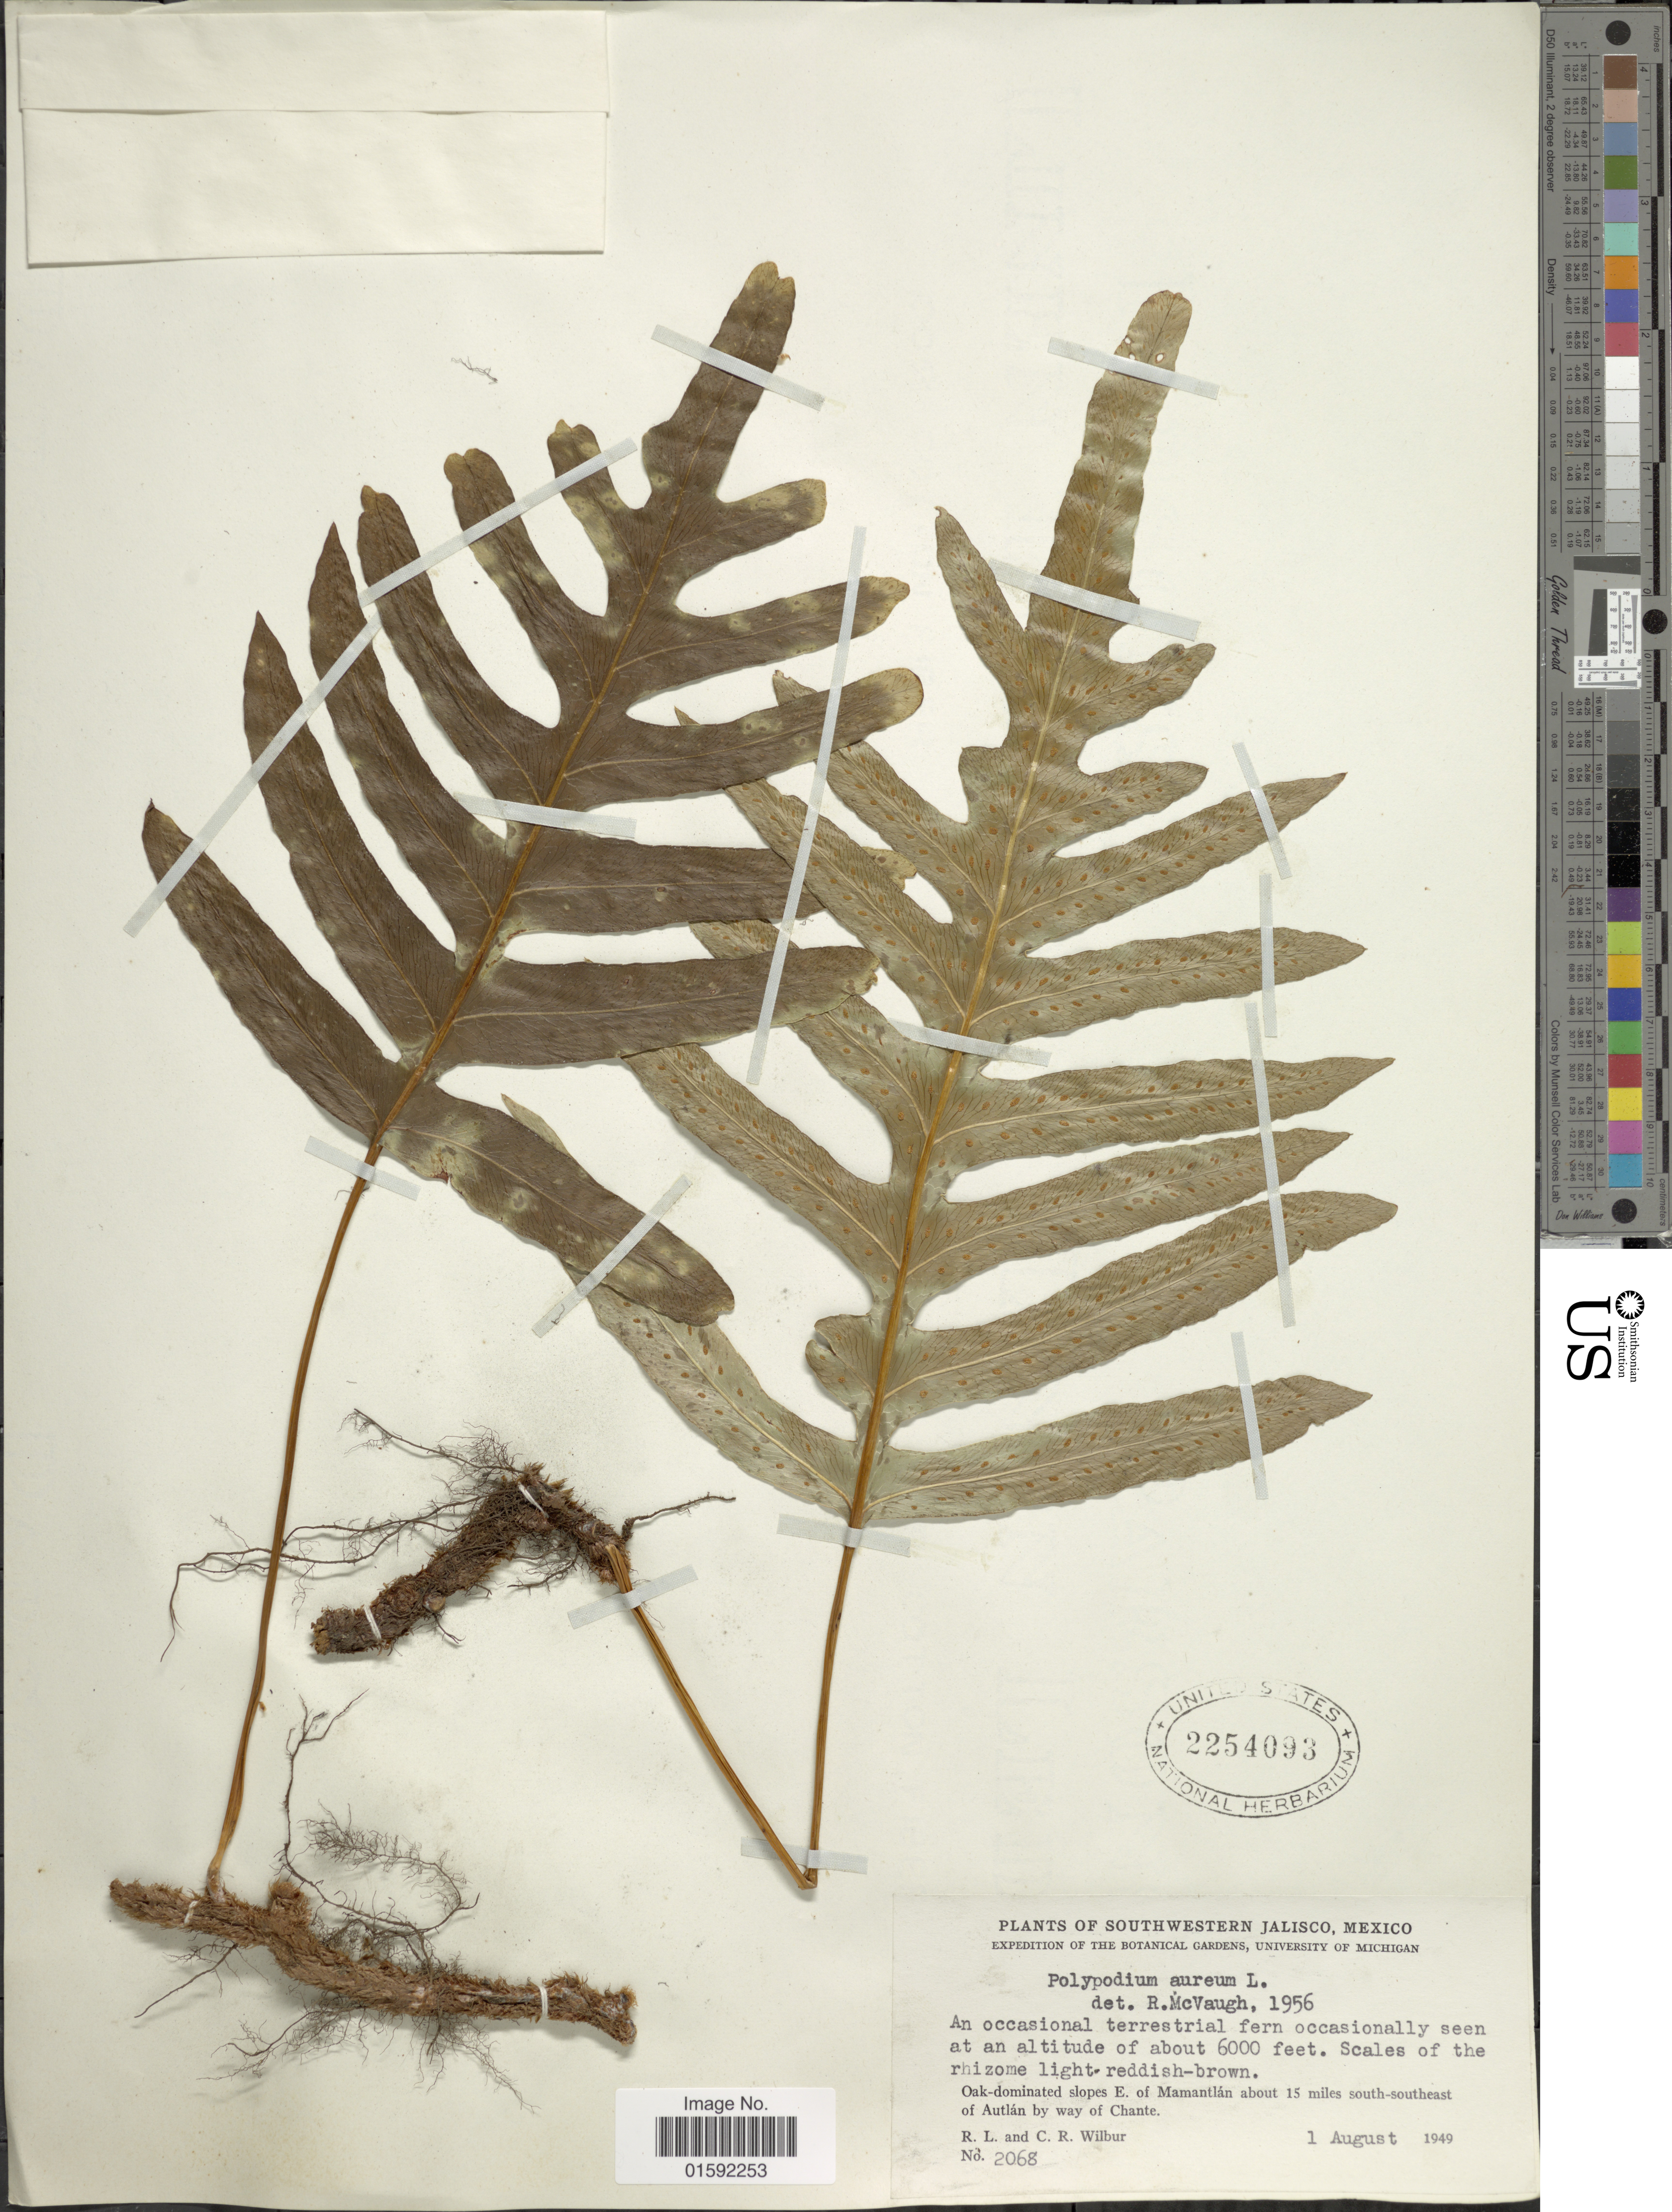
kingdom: Plantae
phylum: Tracheophyta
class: Polypodiopsida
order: Polypodiales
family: Polypodiaceae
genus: Phlebodium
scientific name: Phlebodium pseudoaureum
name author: (Cav.) Lellinger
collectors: R. L. Wilbur & C. Wilbur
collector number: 2068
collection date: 1949-08-01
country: Mexico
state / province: Jalisco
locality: Southwestern Jalisco, Mexico, Oak-dominated slopes E. of Mamantlán about 15 miles south-southeast of Autlan by way of Chante.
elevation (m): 1829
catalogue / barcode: US 2254093